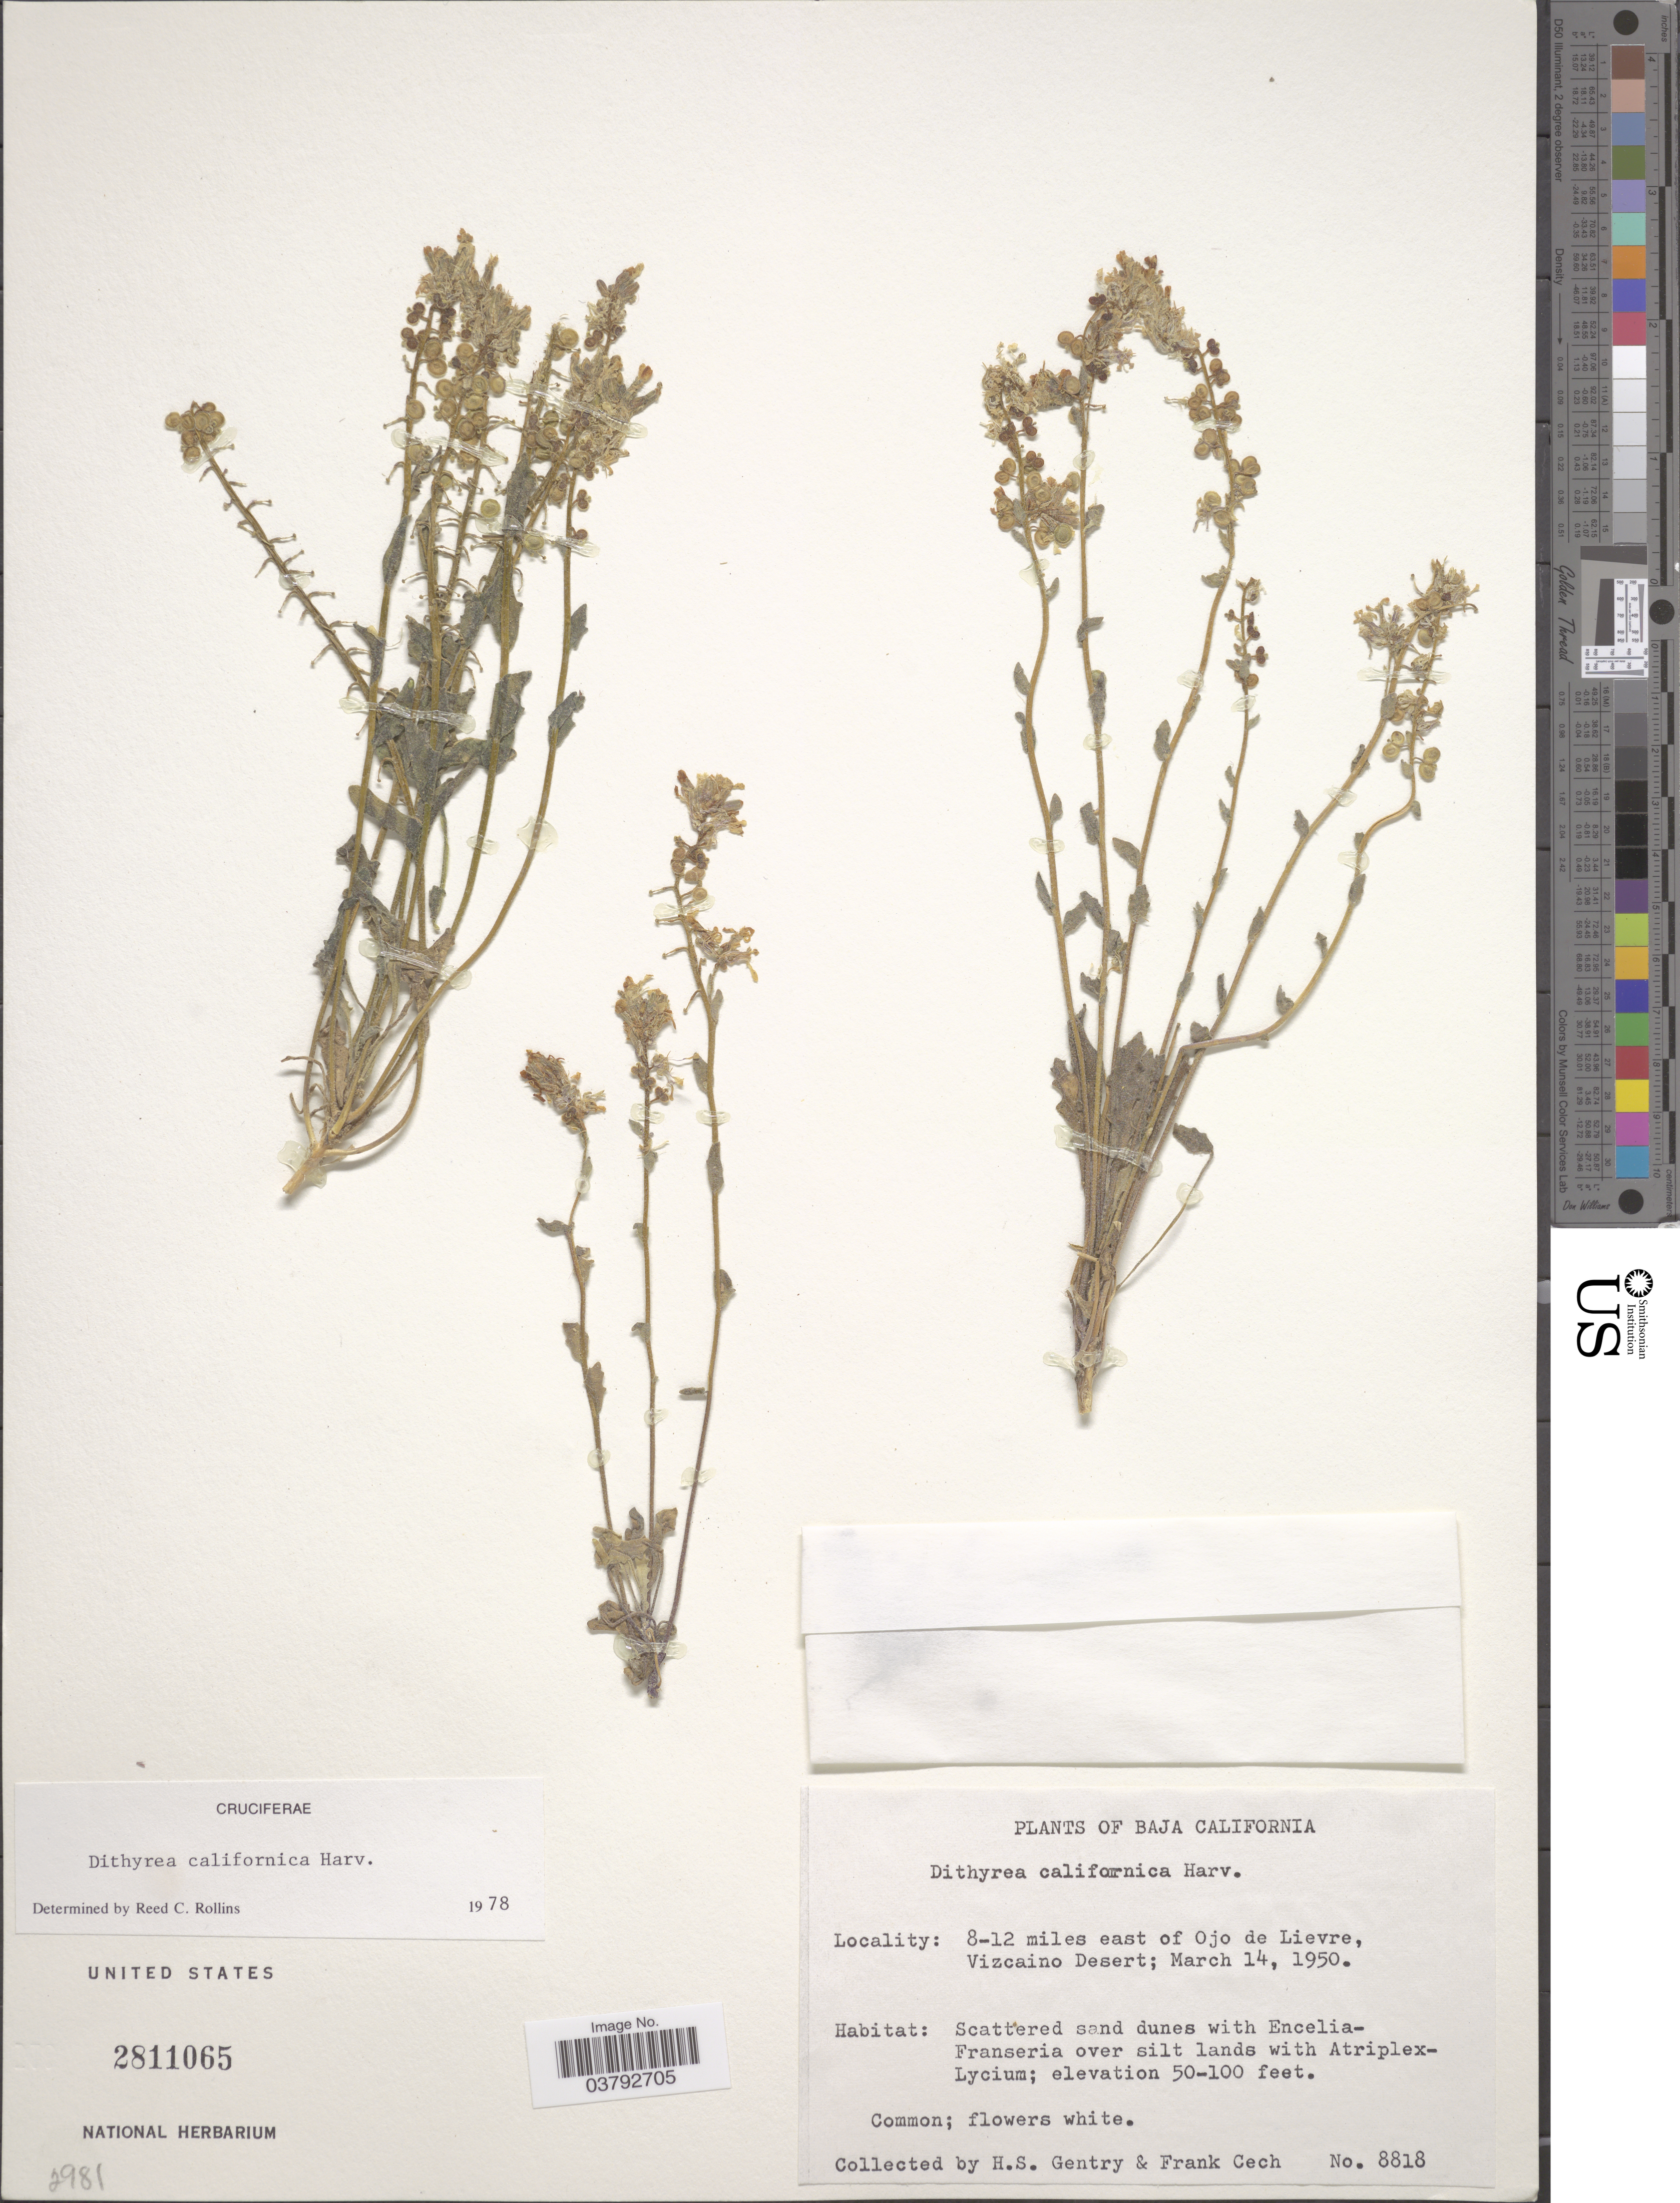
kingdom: Plantae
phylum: Tracheophyta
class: Magnoliopsida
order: Brassicales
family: Brassicaceae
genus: Dithyrea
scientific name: Dithyrea californica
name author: Harv.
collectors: H. S. Gentry & F. Cech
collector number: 8818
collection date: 1950-03-14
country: Mexico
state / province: Baja California Sur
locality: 8-12 miles east of Ojo de Lievre, Vizcaino Desert.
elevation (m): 15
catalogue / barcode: US 2811065